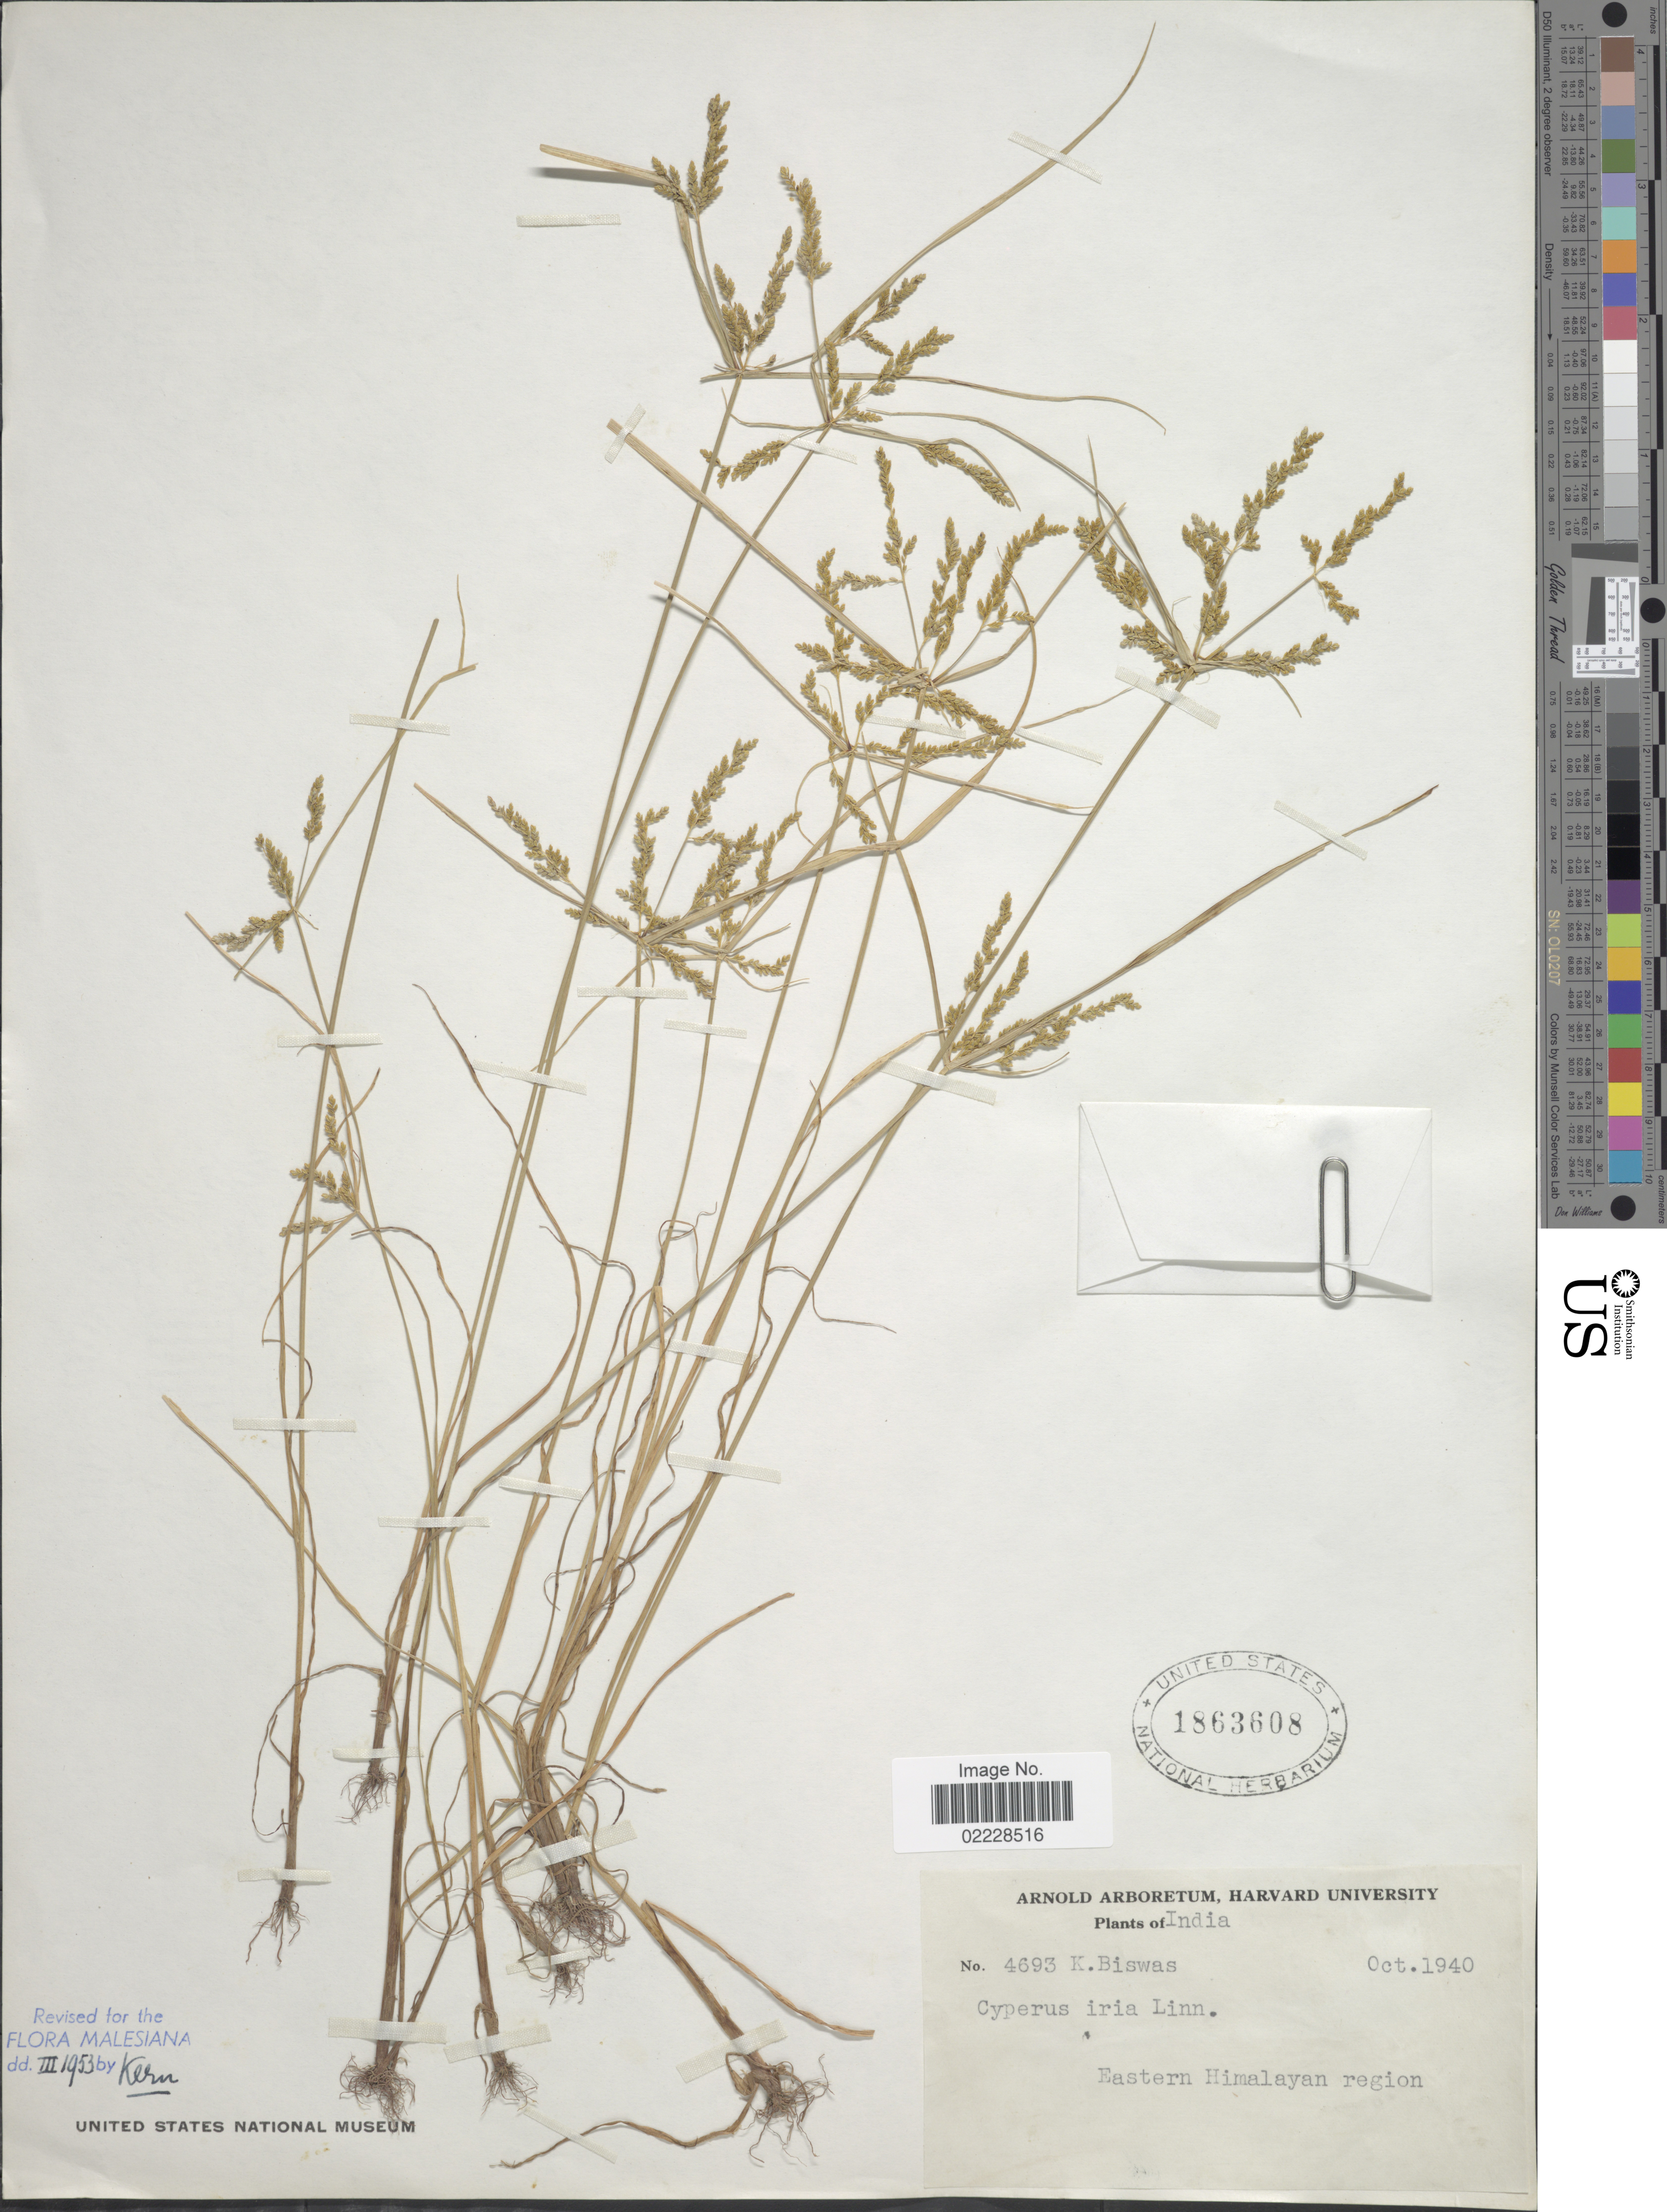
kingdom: Plantae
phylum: Tracheophyta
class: Liliopsida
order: Poales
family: Cyperaceae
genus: Cyperus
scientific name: Cyperus iria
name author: L.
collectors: K. Biswas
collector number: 4693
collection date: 1940-10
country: India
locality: India. Eastern Himalayan region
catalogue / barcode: US 1863608